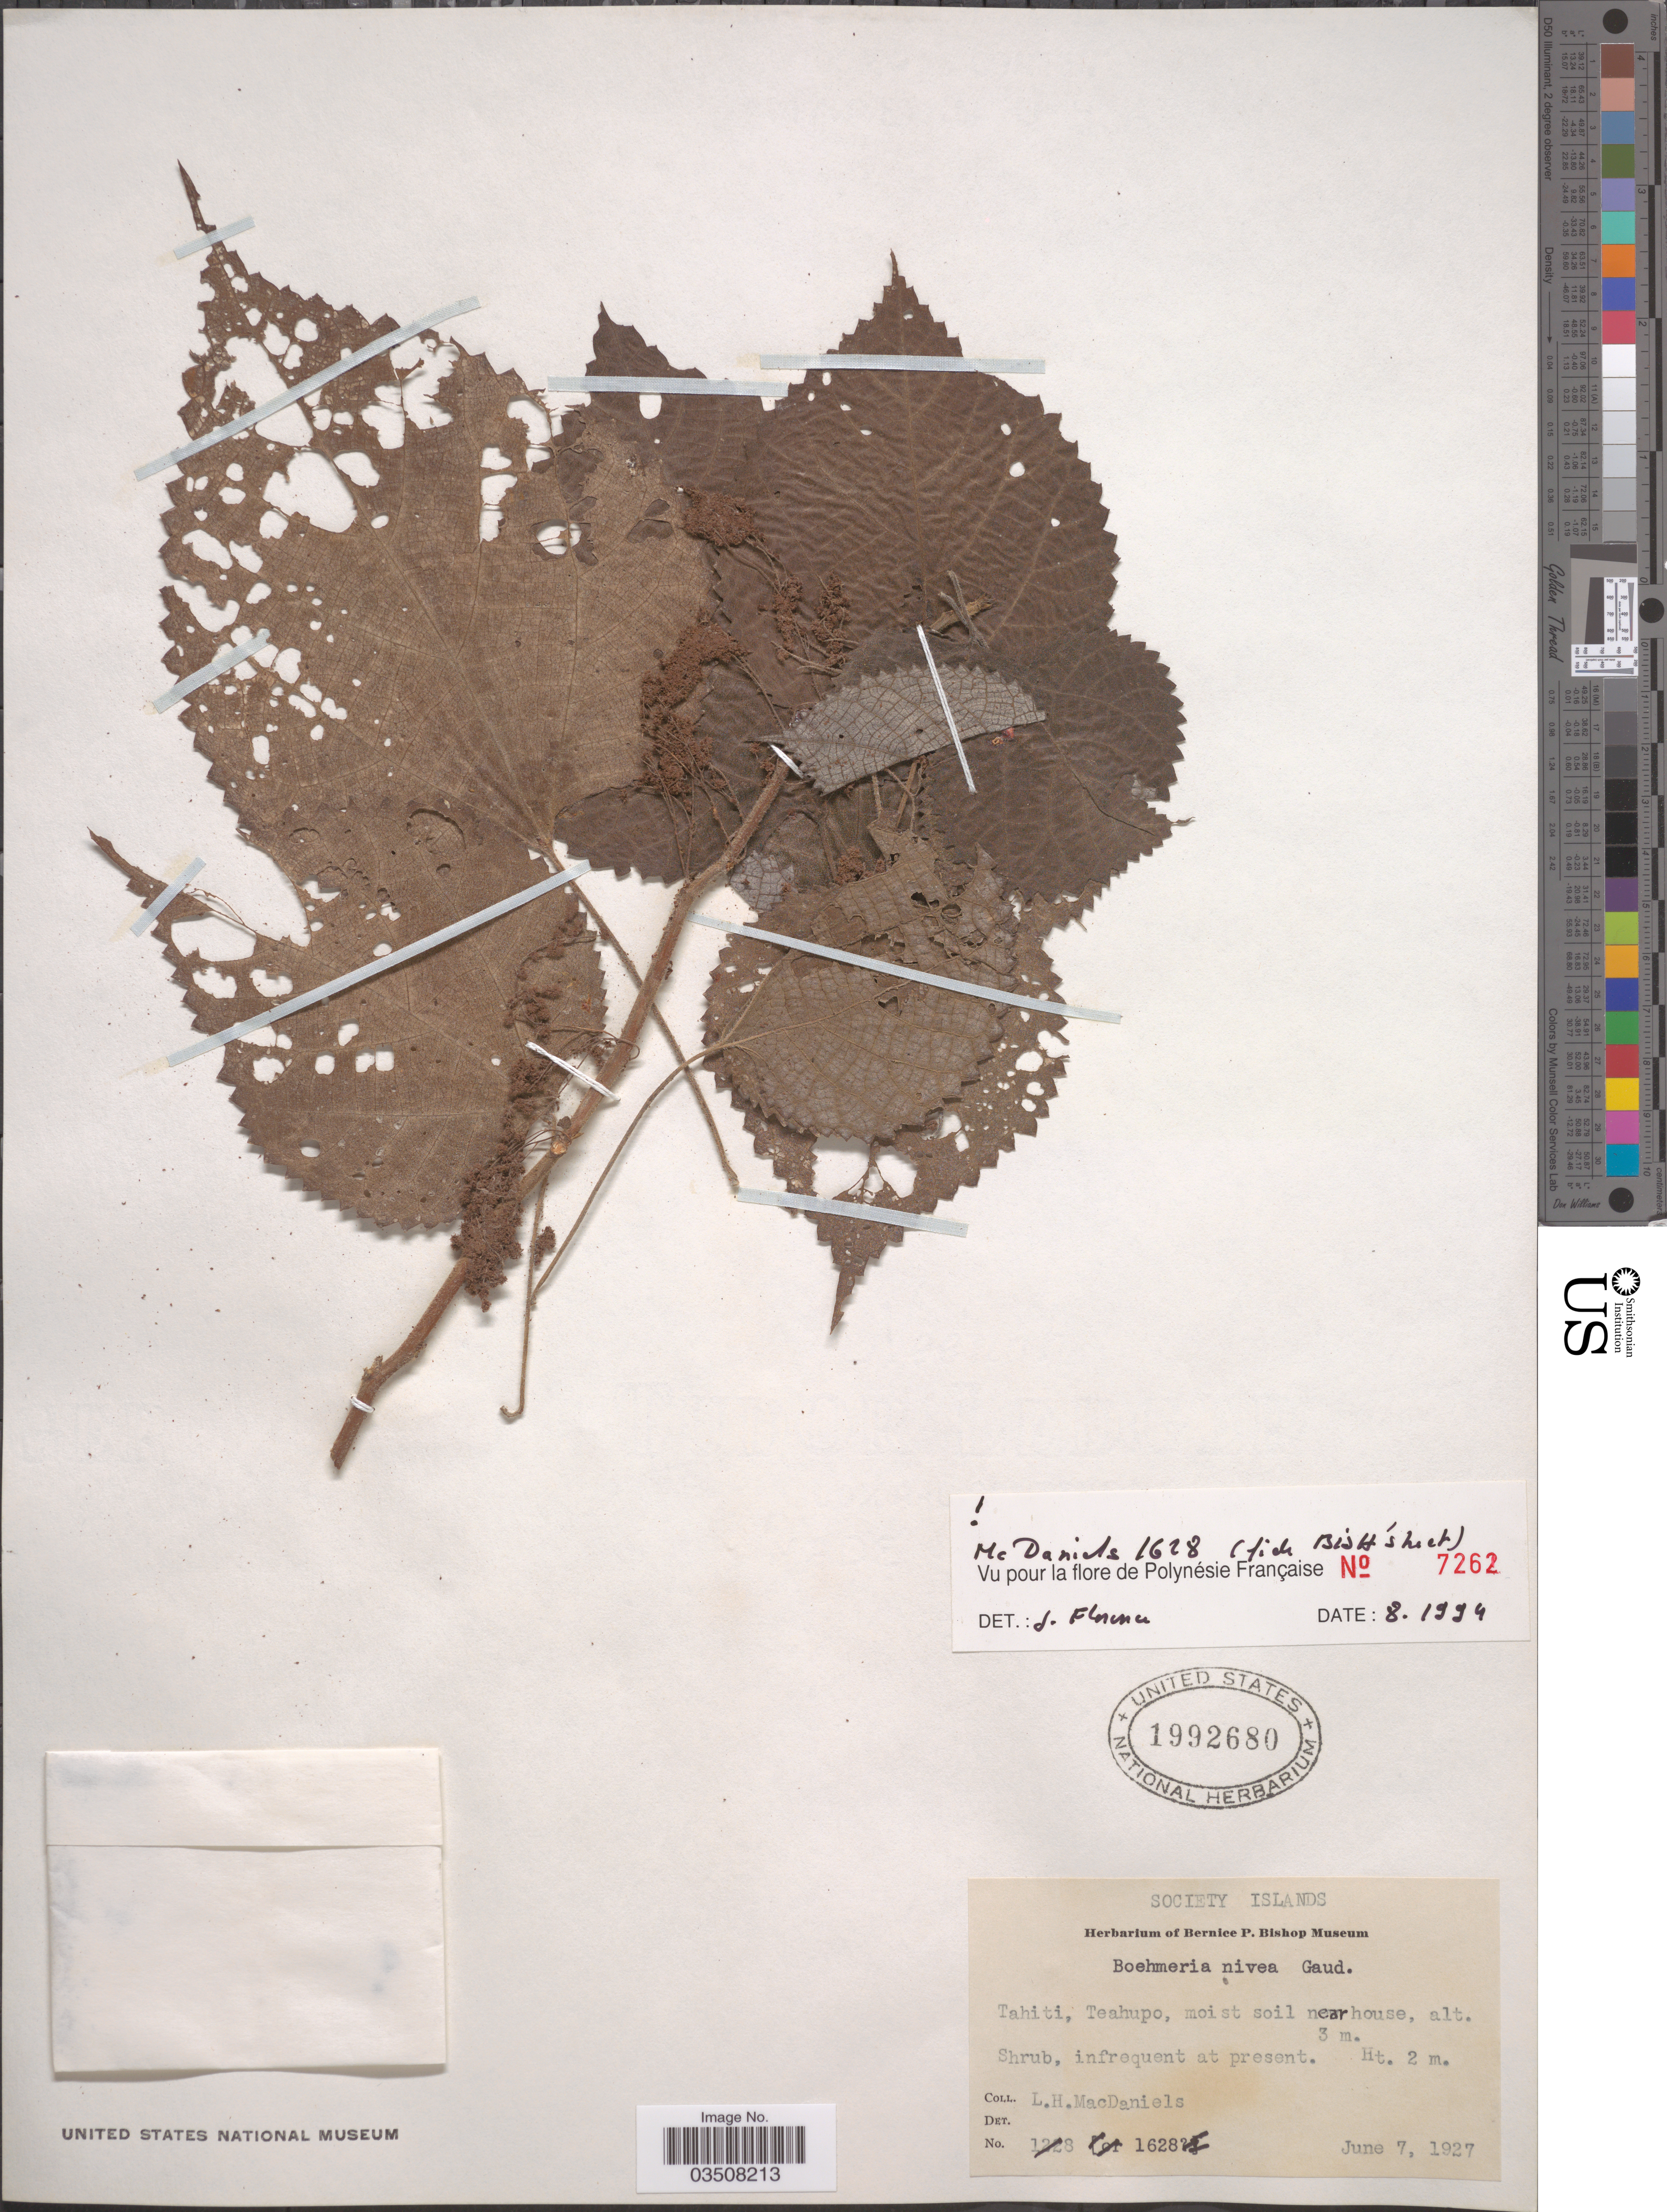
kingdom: Plantae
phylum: Tracheophyta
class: Magnoliopsida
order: Rosales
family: Urticaceae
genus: Boehmeria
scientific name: Boehmeria nivea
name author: (L.) Gaudich.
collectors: L. H. MacDaniels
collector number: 1628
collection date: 1927-06-07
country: French Polynesia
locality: Society Islands. Tahiti, Teahupo, moist soil near house.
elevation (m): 3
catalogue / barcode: US 1992680